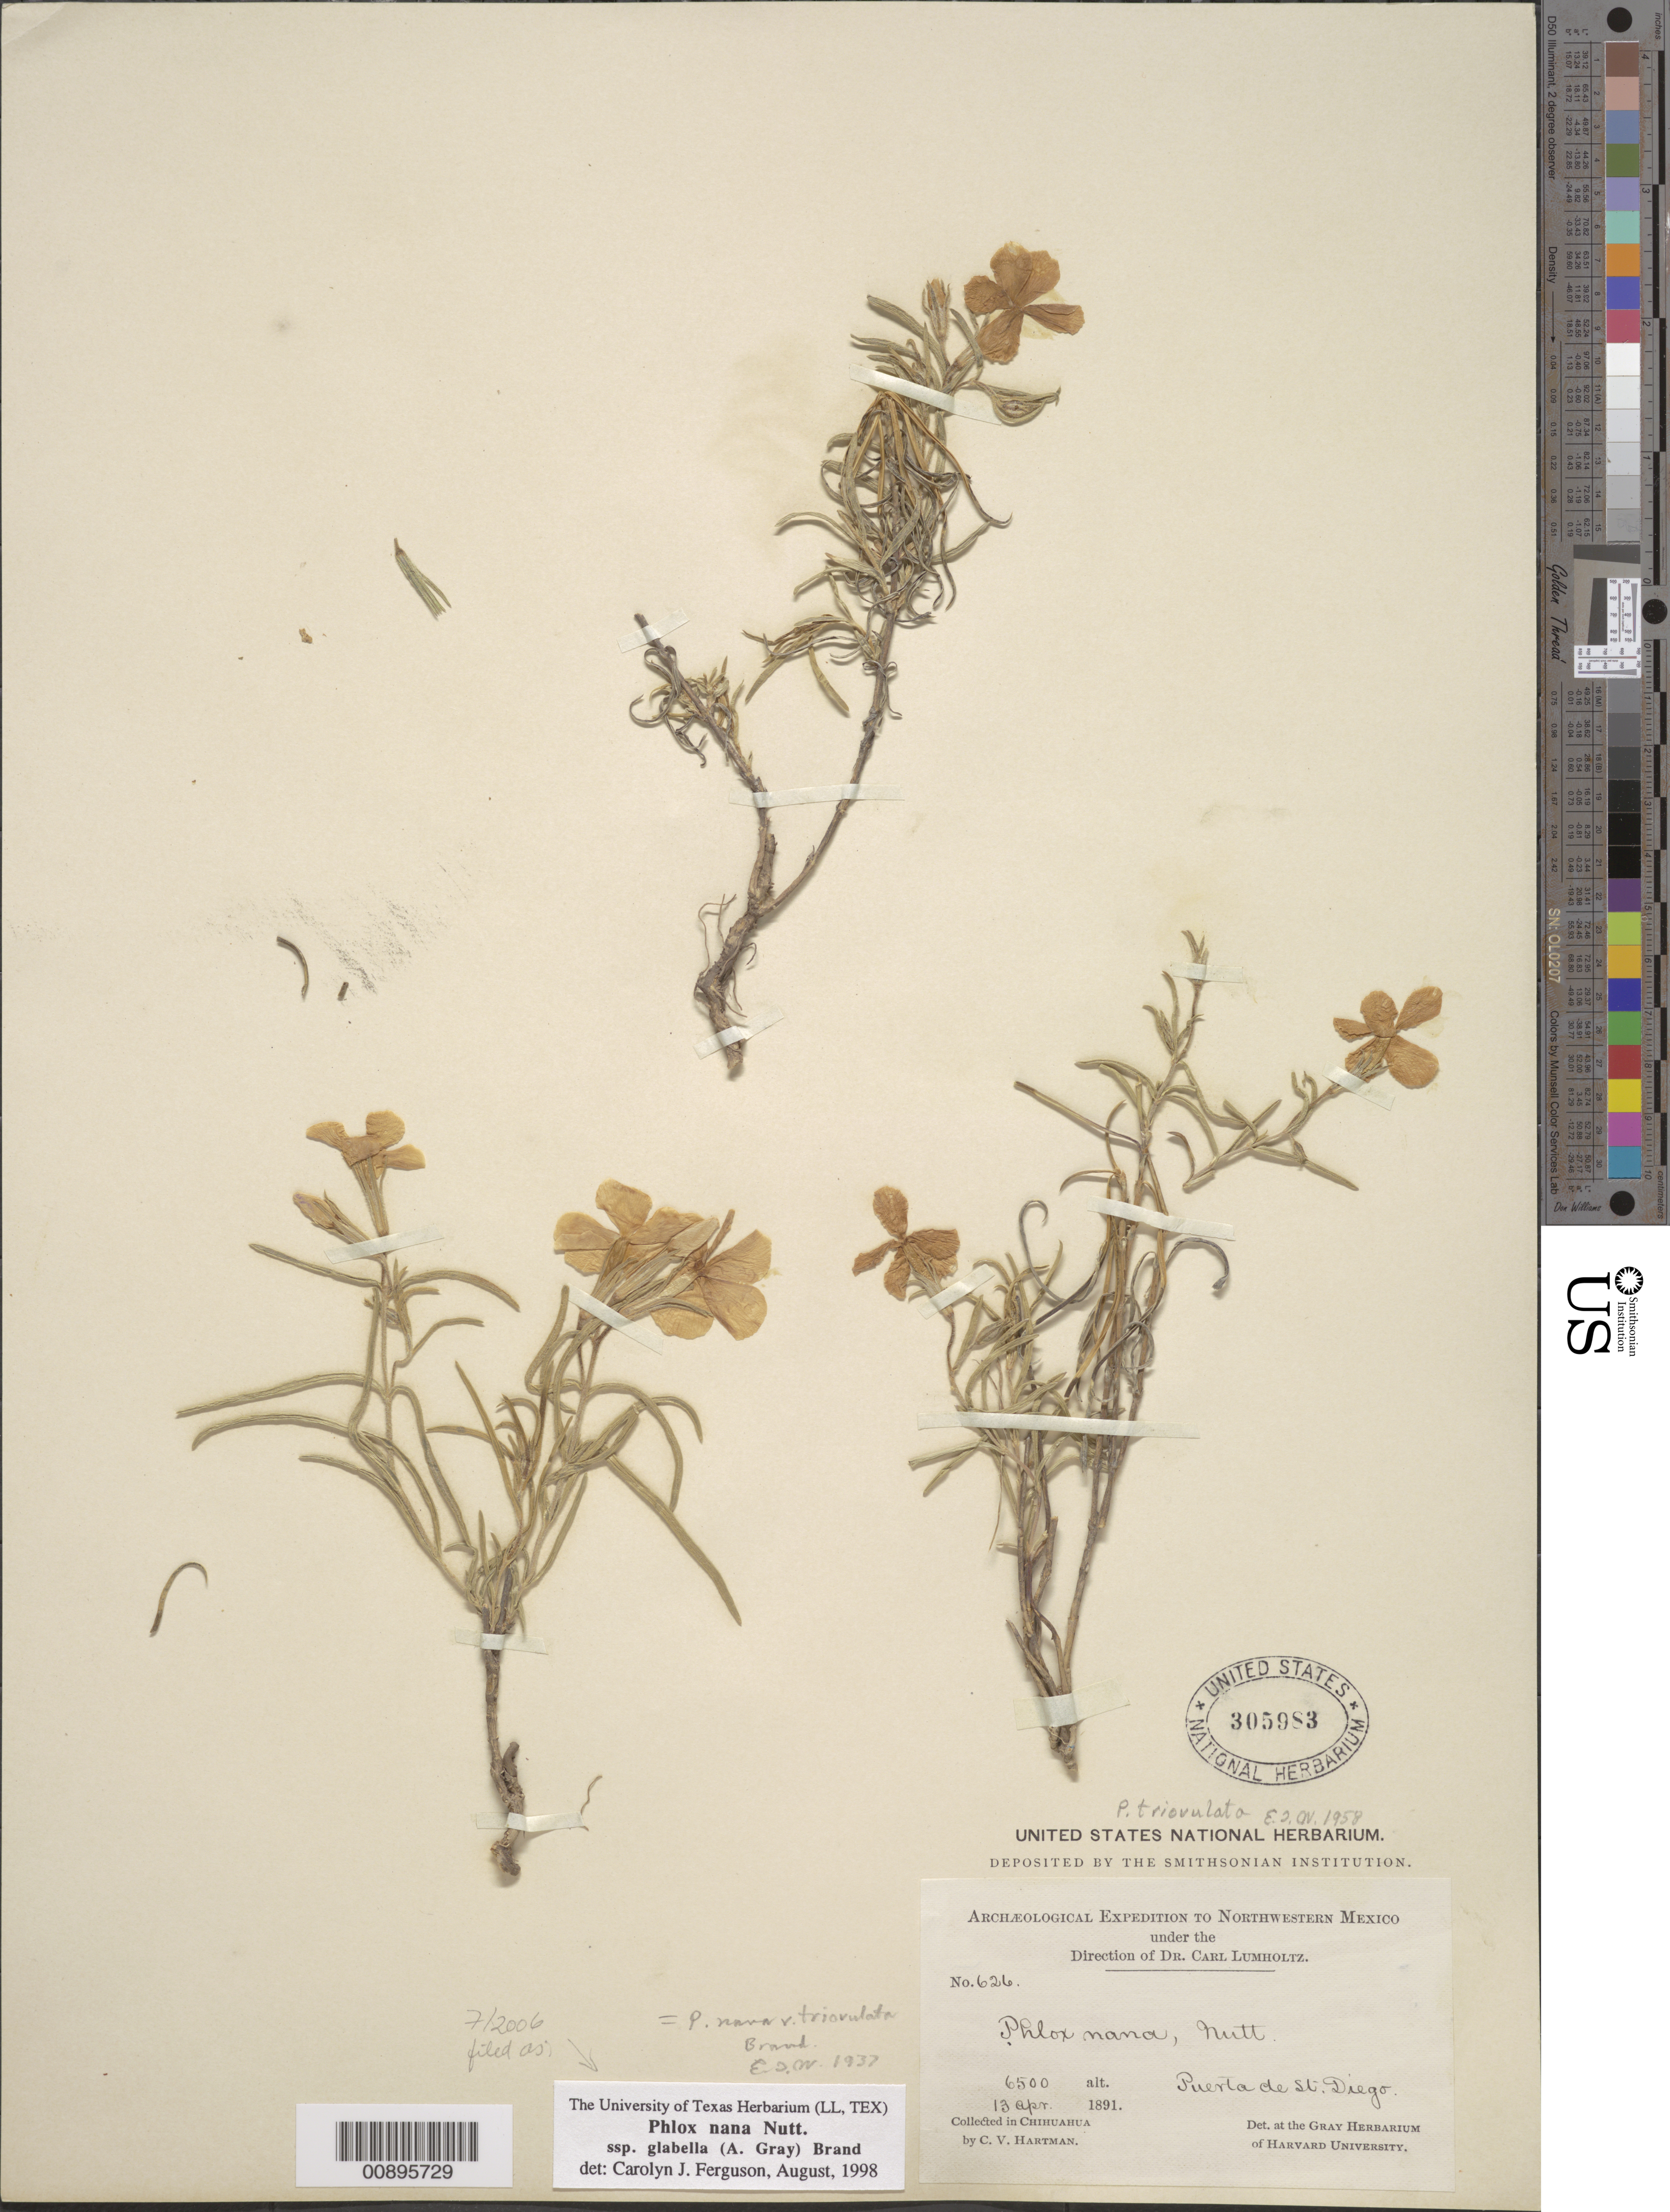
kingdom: Plantae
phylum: Tracheophyta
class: Magnoliopsida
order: Ericales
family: Polemoniaceae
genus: Phlox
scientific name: Phlox nana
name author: Nutt.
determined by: Mayfield, M. H.; Ferguson, C. J.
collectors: C. V. Hartman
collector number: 626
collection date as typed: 13 Apr 1891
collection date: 1891-04-13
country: Mexico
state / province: Chihuahua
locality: Puerta de St. Diego, Chihuahua.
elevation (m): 1981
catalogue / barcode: US 305983